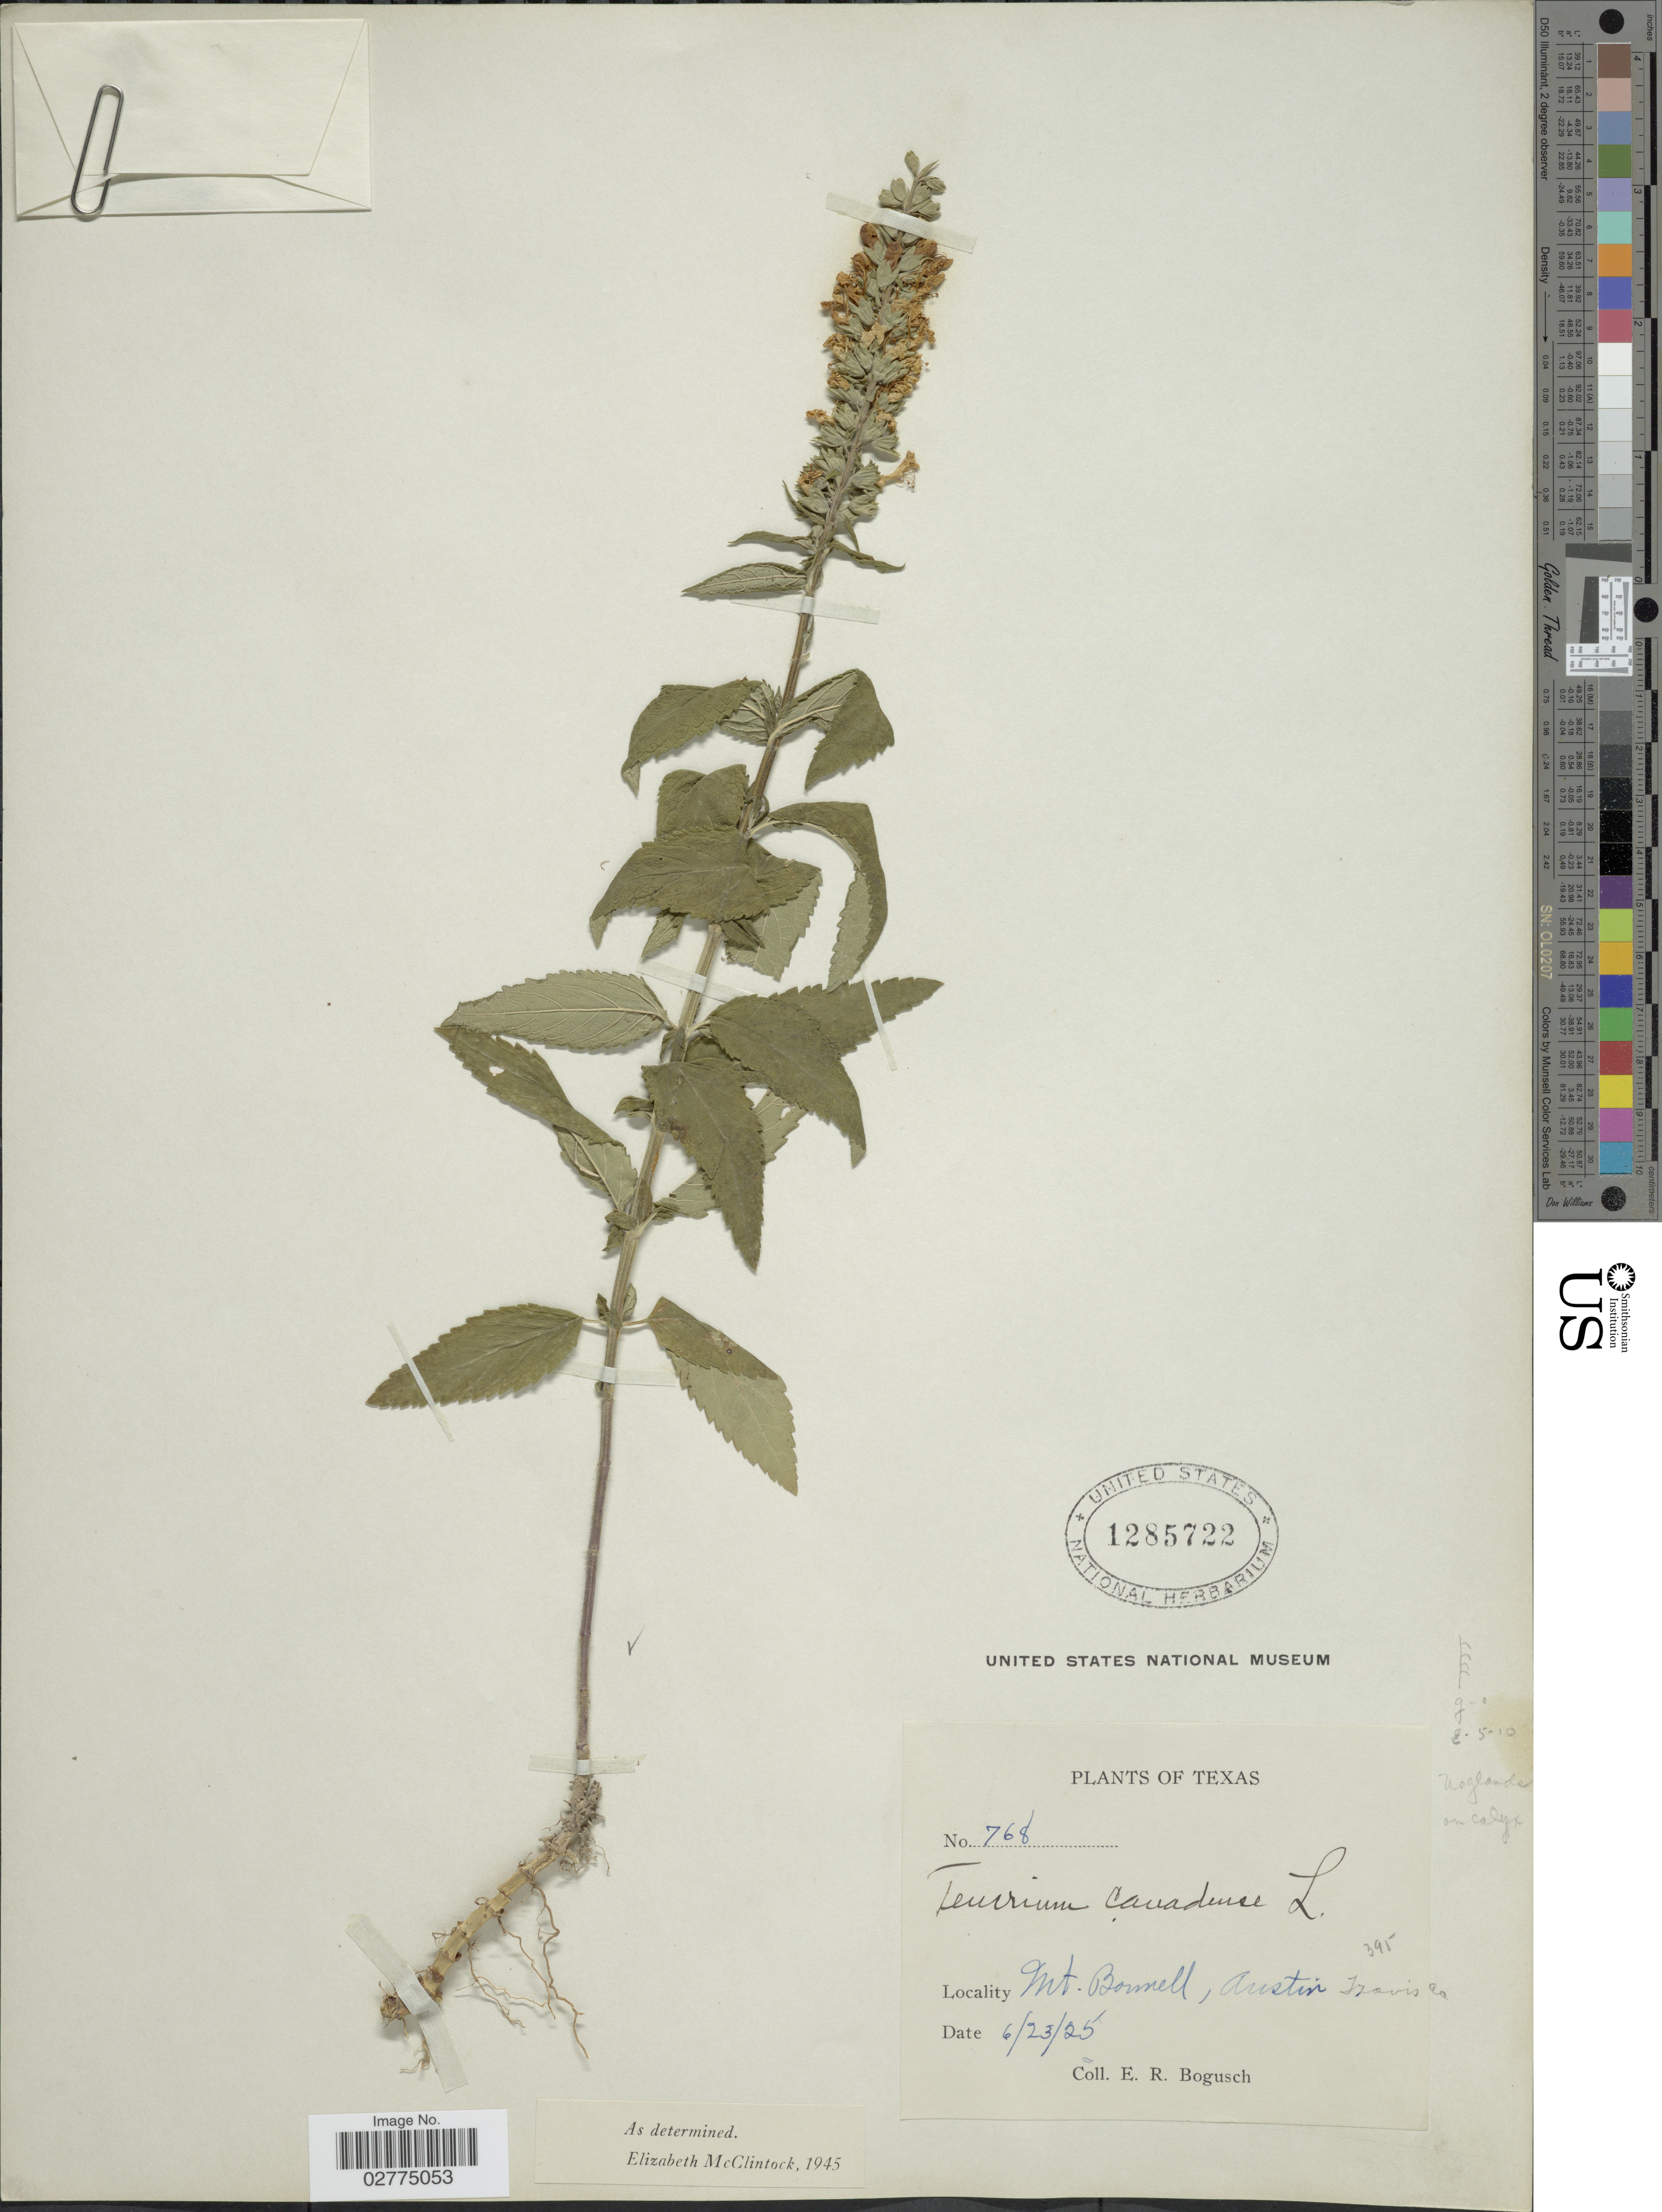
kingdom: Plantae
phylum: Tracheophyta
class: Magnoliopsida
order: Lamiales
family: Lamiaceae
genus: Teucrium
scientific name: Teucrium canadense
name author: L.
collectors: E. Bogusch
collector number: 768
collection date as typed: Transcribed d/m/y: 23/6/25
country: United States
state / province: Texas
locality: Mt. Bonnell, Austin Travis Co.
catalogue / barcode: US 1285722